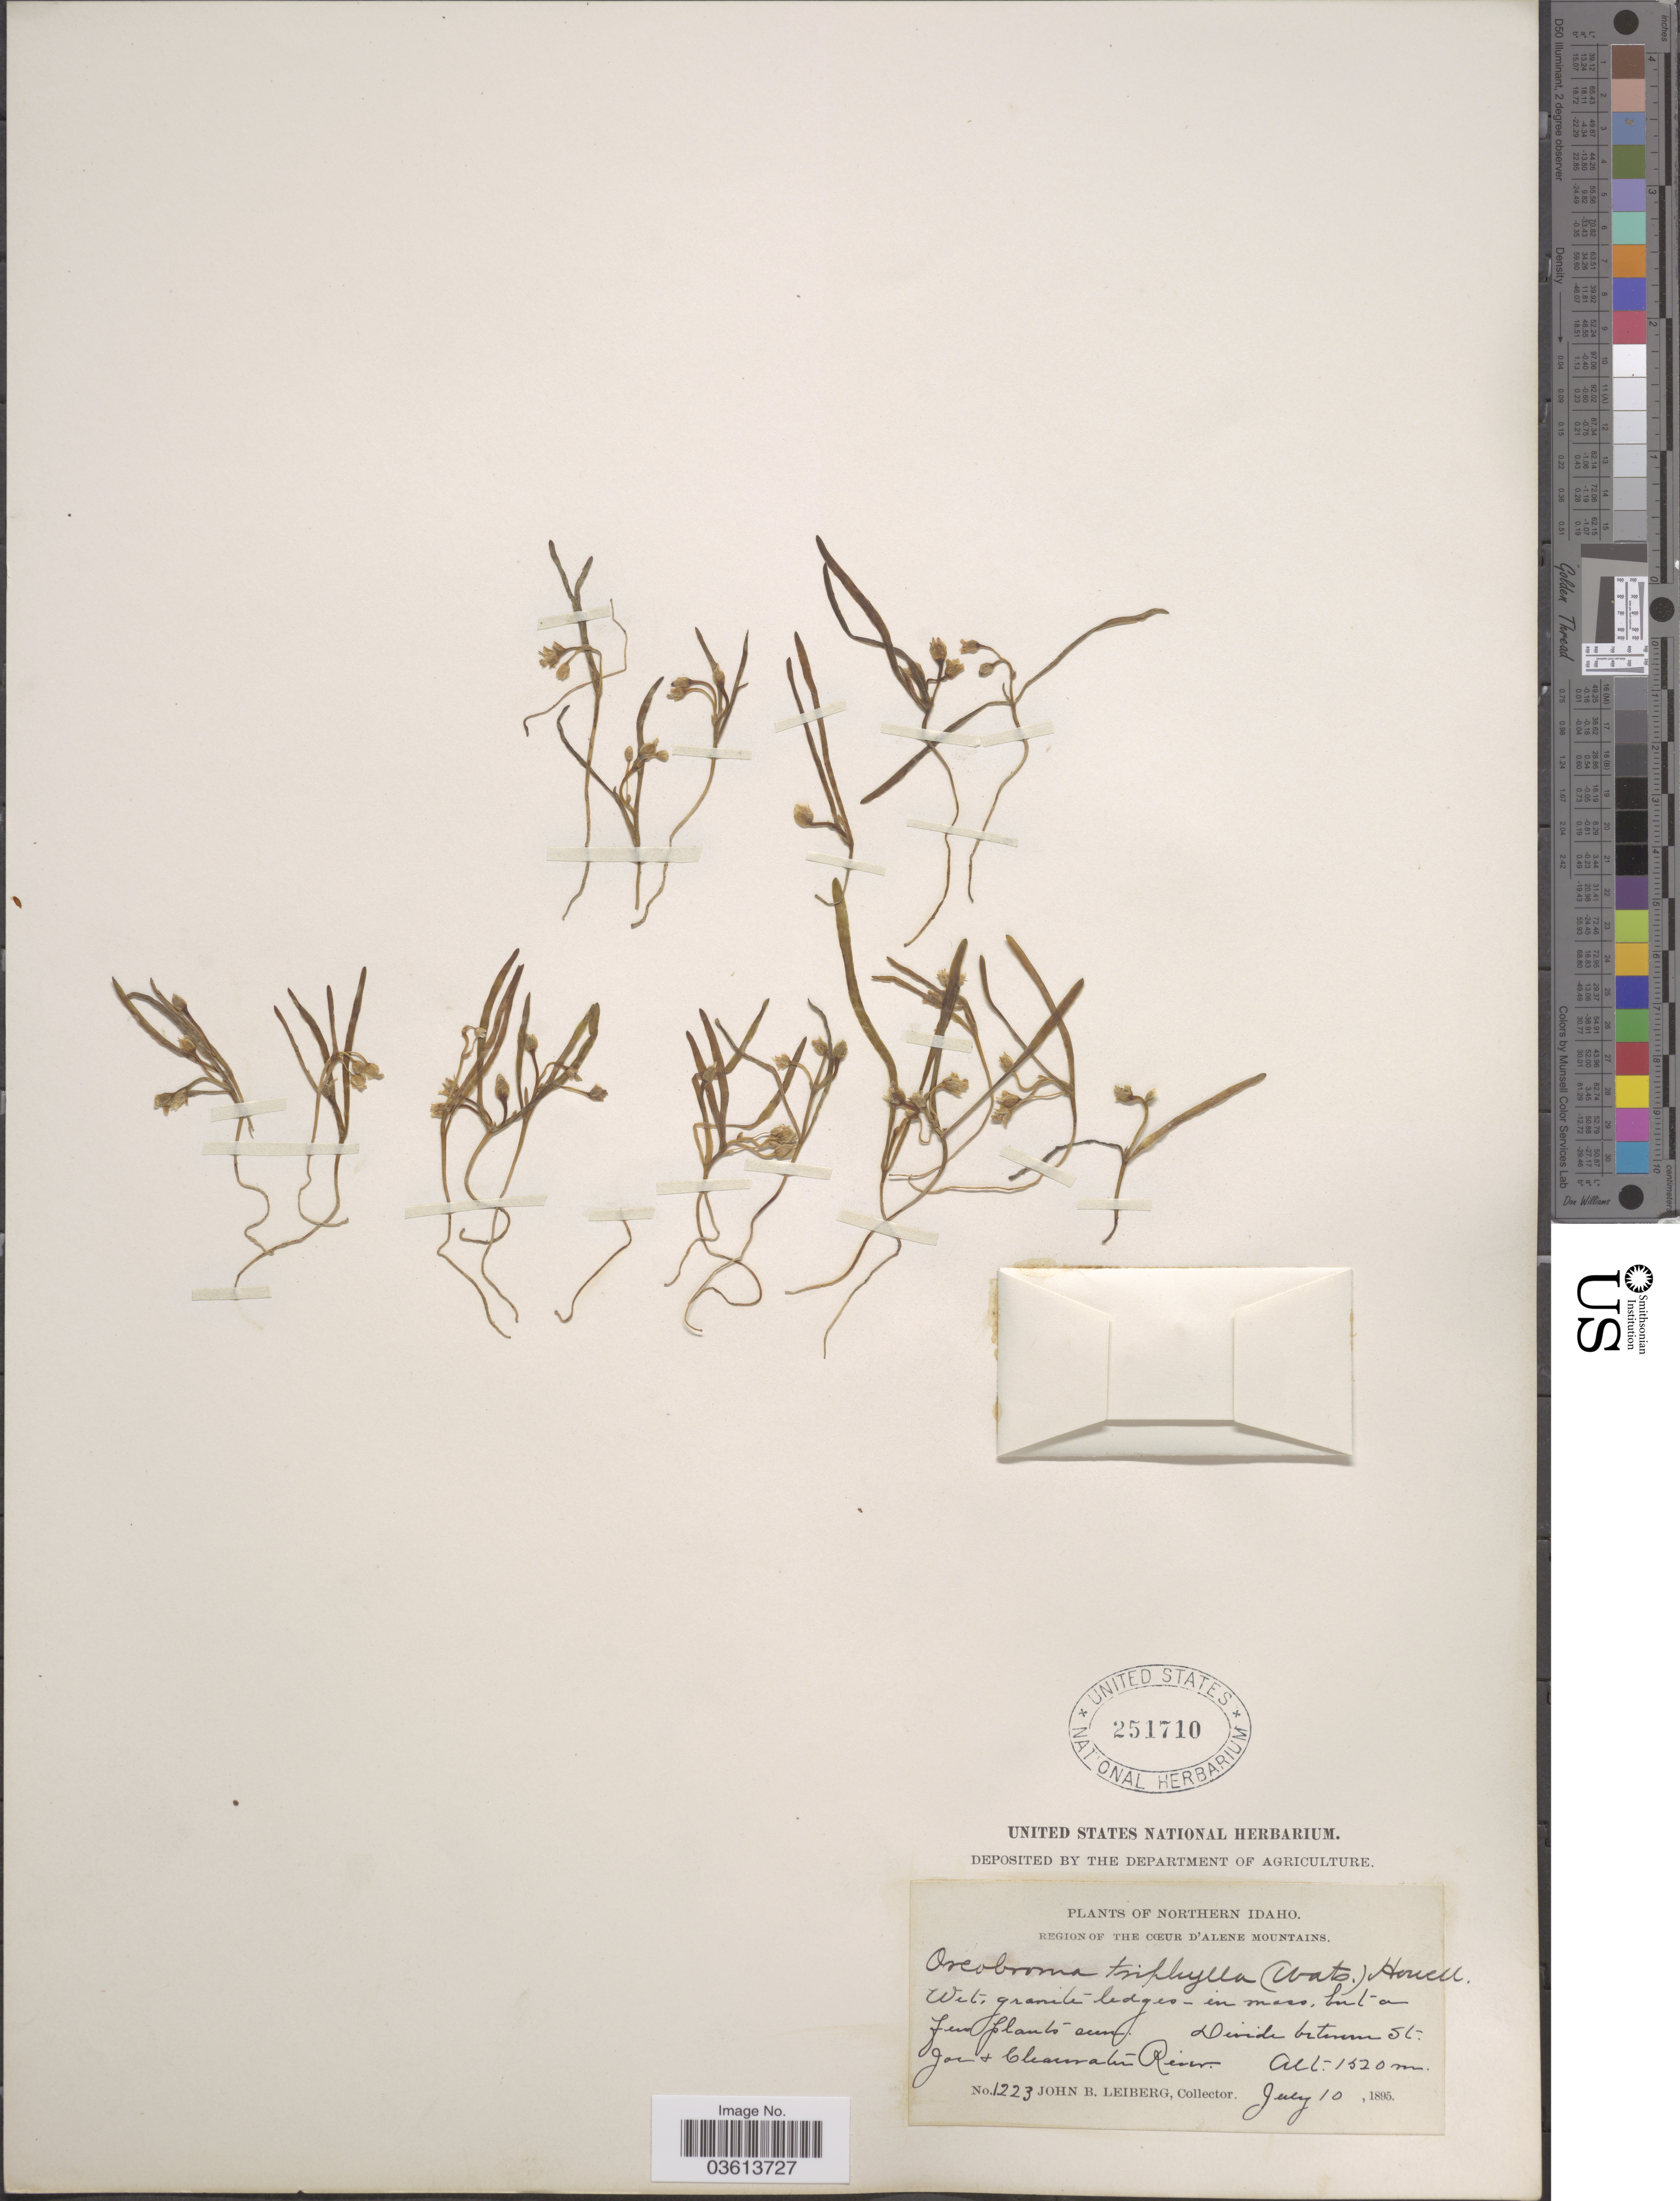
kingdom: Plantae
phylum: Tracheophyta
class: Magnoliopsida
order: Caryophyllales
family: Montiaceae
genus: Erocallis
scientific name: Erocallis triphylla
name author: (S. Watson) Rydb.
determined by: Strong, Mark T., (BOT), Smithsonian Institution - National Museum of Natural History (UNITED STATES)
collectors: J. B. Leiberg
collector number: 1223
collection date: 1895-07-10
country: United States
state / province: Idaho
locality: Northern Idaho. Region of the Cœur d'Alene Mountains. Divide between St. Joe & Clearwater River.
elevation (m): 1520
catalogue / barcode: US 251710